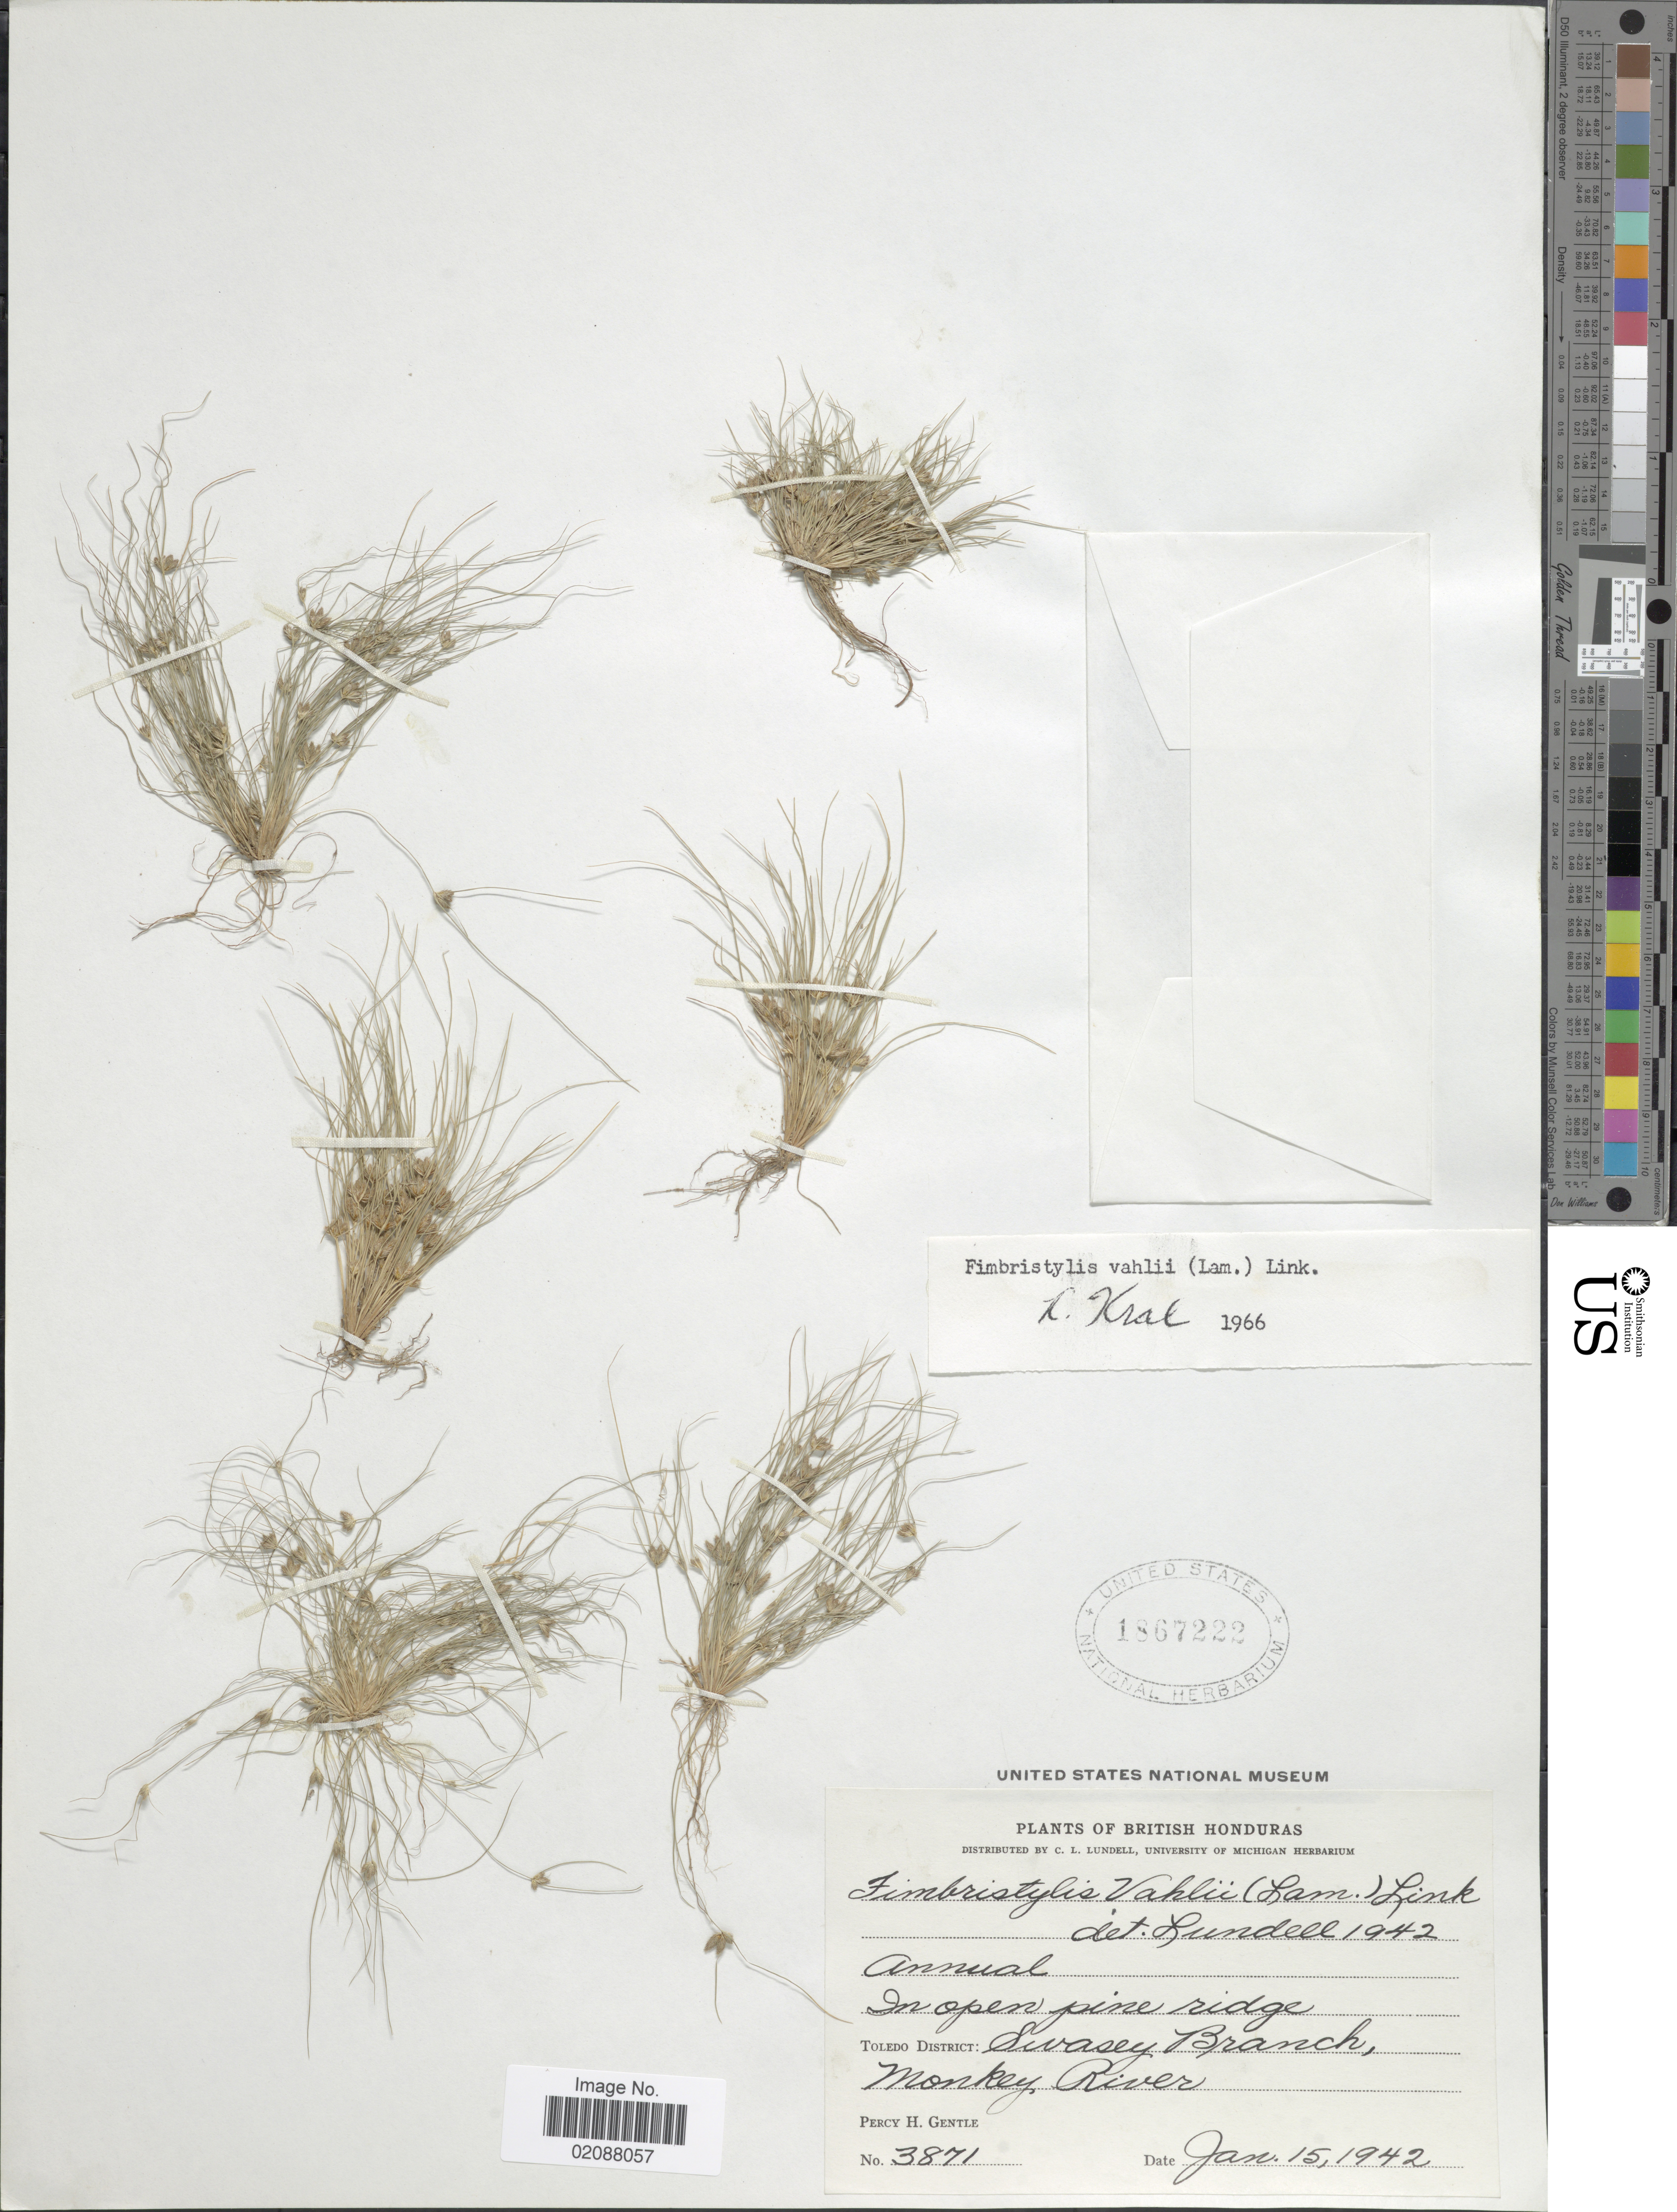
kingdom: Plantae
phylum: Tracheophyta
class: Liliopsida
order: Poales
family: Cyperaceae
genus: Fimbristylis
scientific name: Fimbristylis vahlii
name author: (Lam.) Link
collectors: P. H. Gentle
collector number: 3871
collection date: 1942-01-15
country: Belize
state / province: Toledo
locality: British Honduras, in open pine ridge, Sivasey Branch, Monkey River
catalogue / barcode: US 1867222